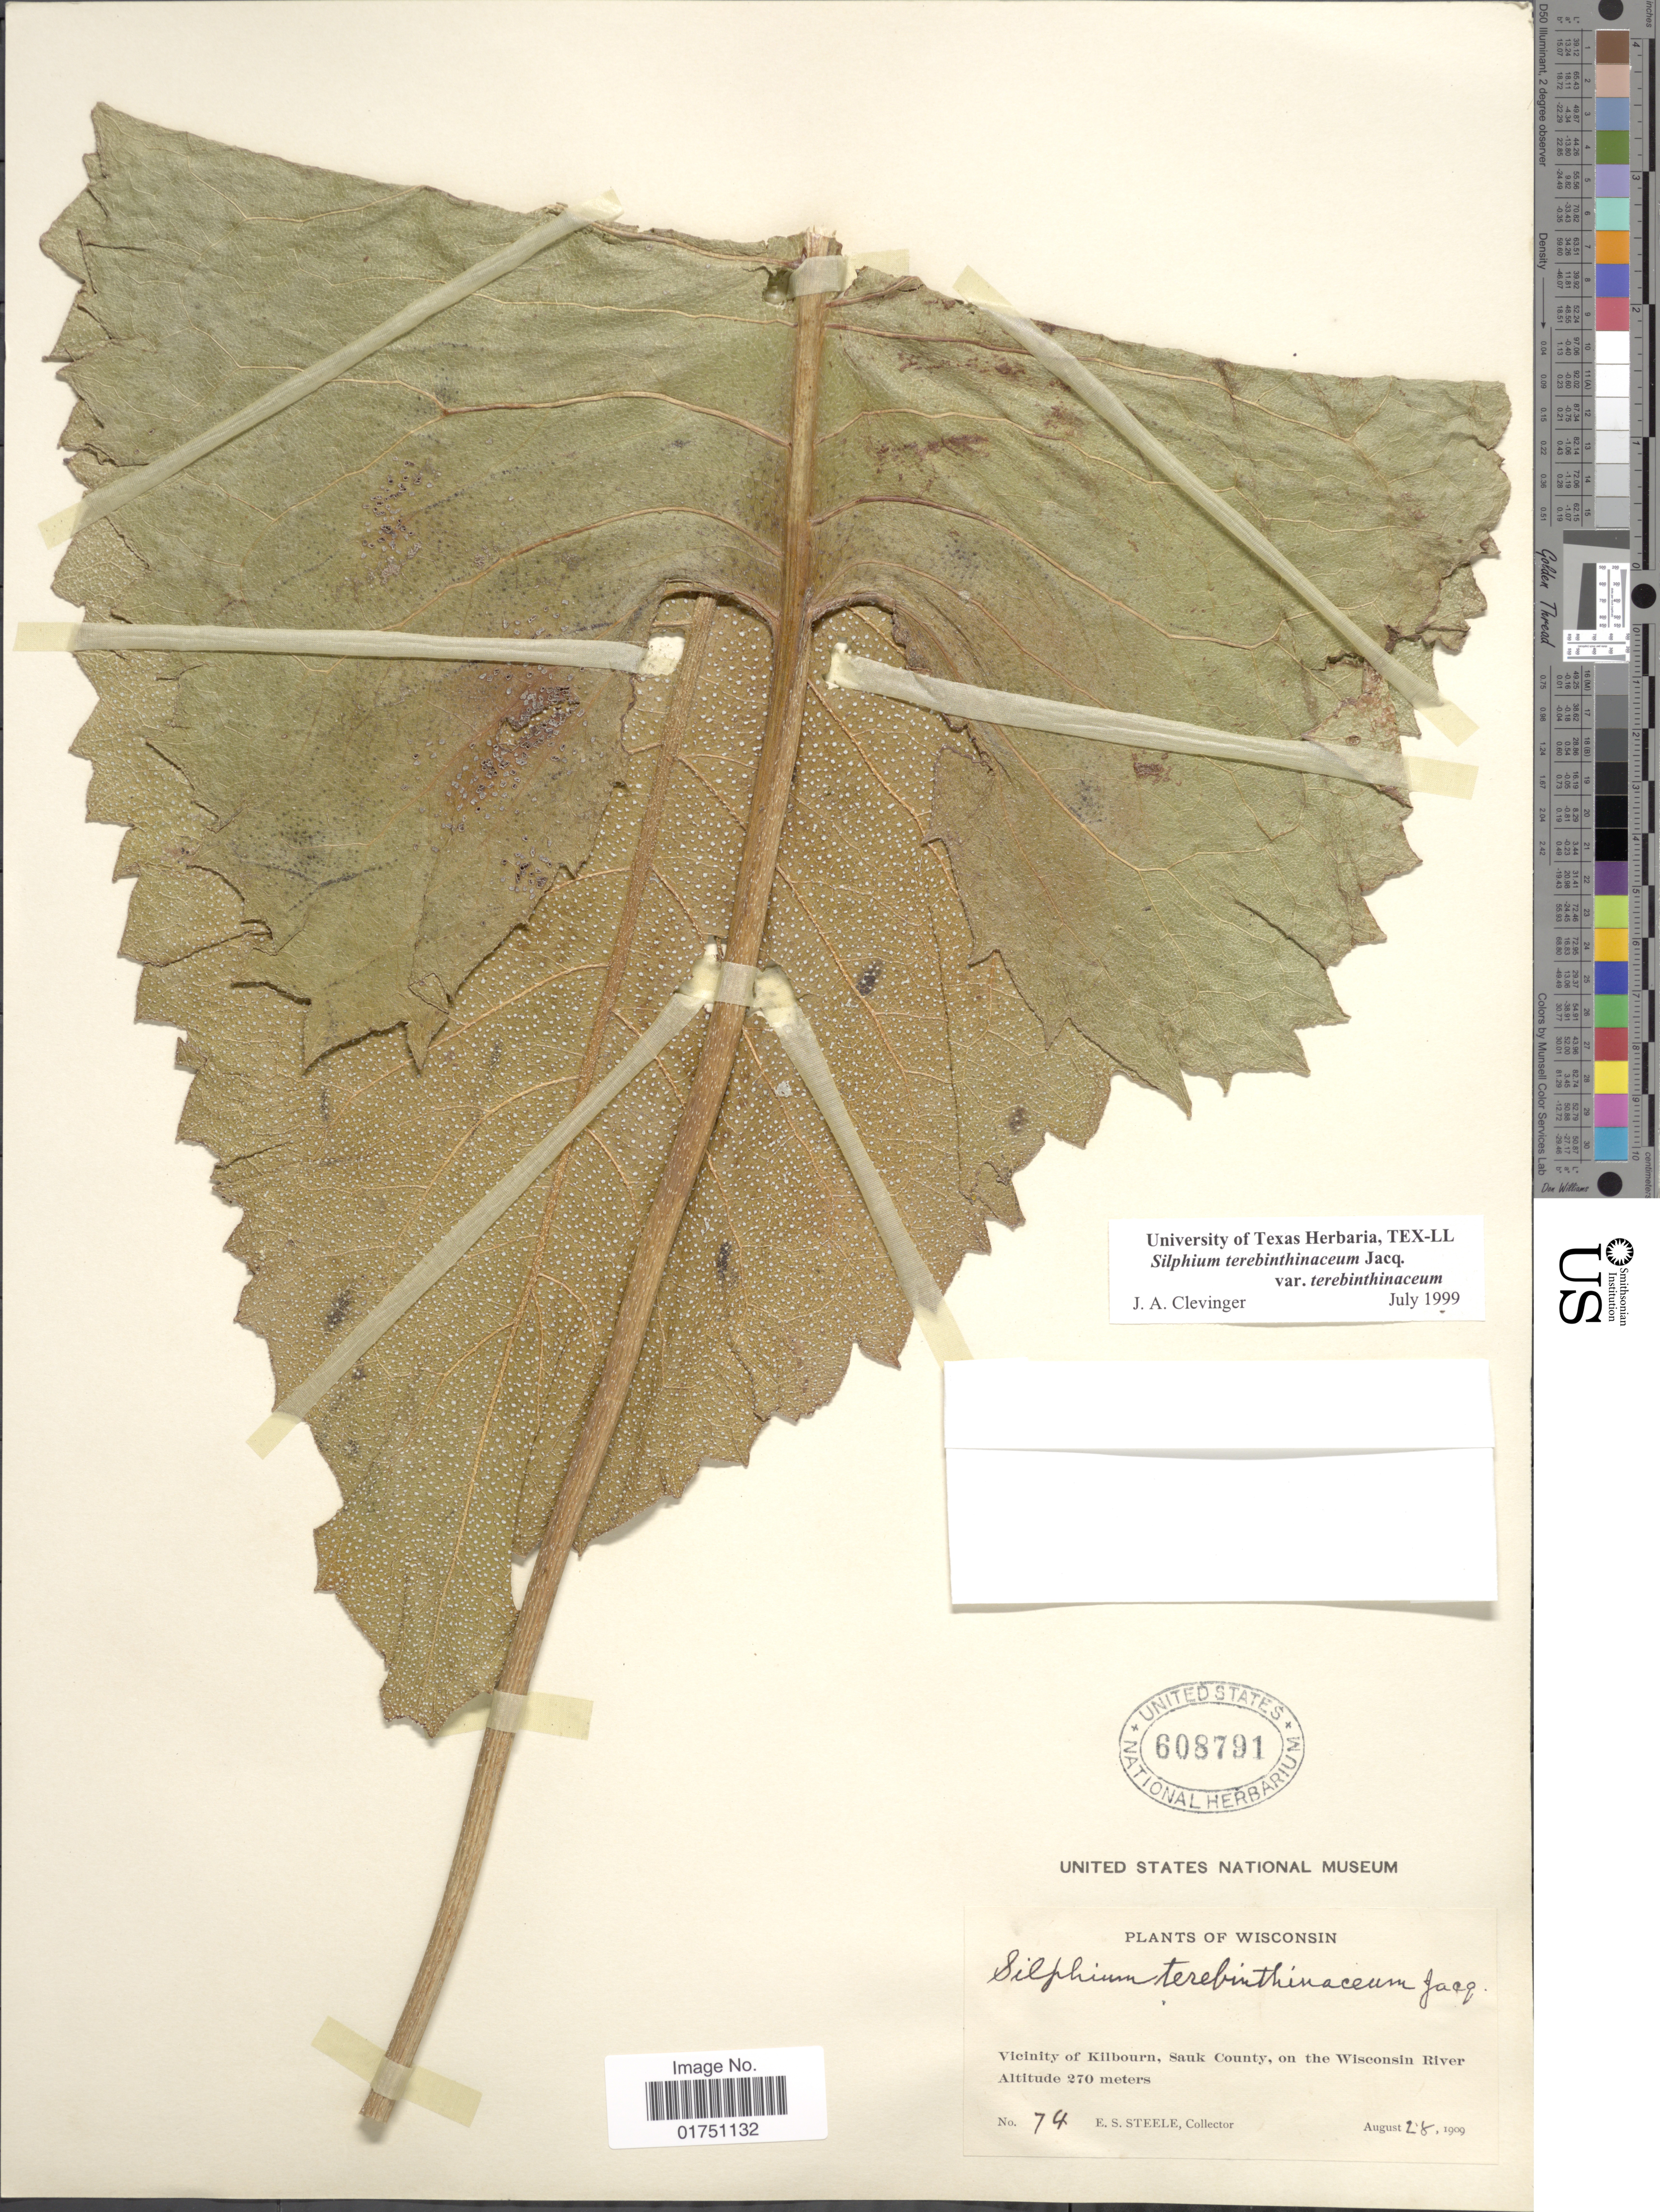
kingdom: Plantae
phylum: Tracheophyta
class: Magnoliopsida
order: Asterales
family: Asteraceae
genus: Silphium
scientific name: Silphium terebinthinaceum var. terebinthinaceum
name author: Jacq.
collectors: E. Steele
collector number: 74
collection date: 1909-08-28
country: United States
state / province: Wisconsin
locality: Vicinity of Kilbourn, Sauk County, on the Wisconsin River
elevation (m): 270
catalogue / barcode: US 608791